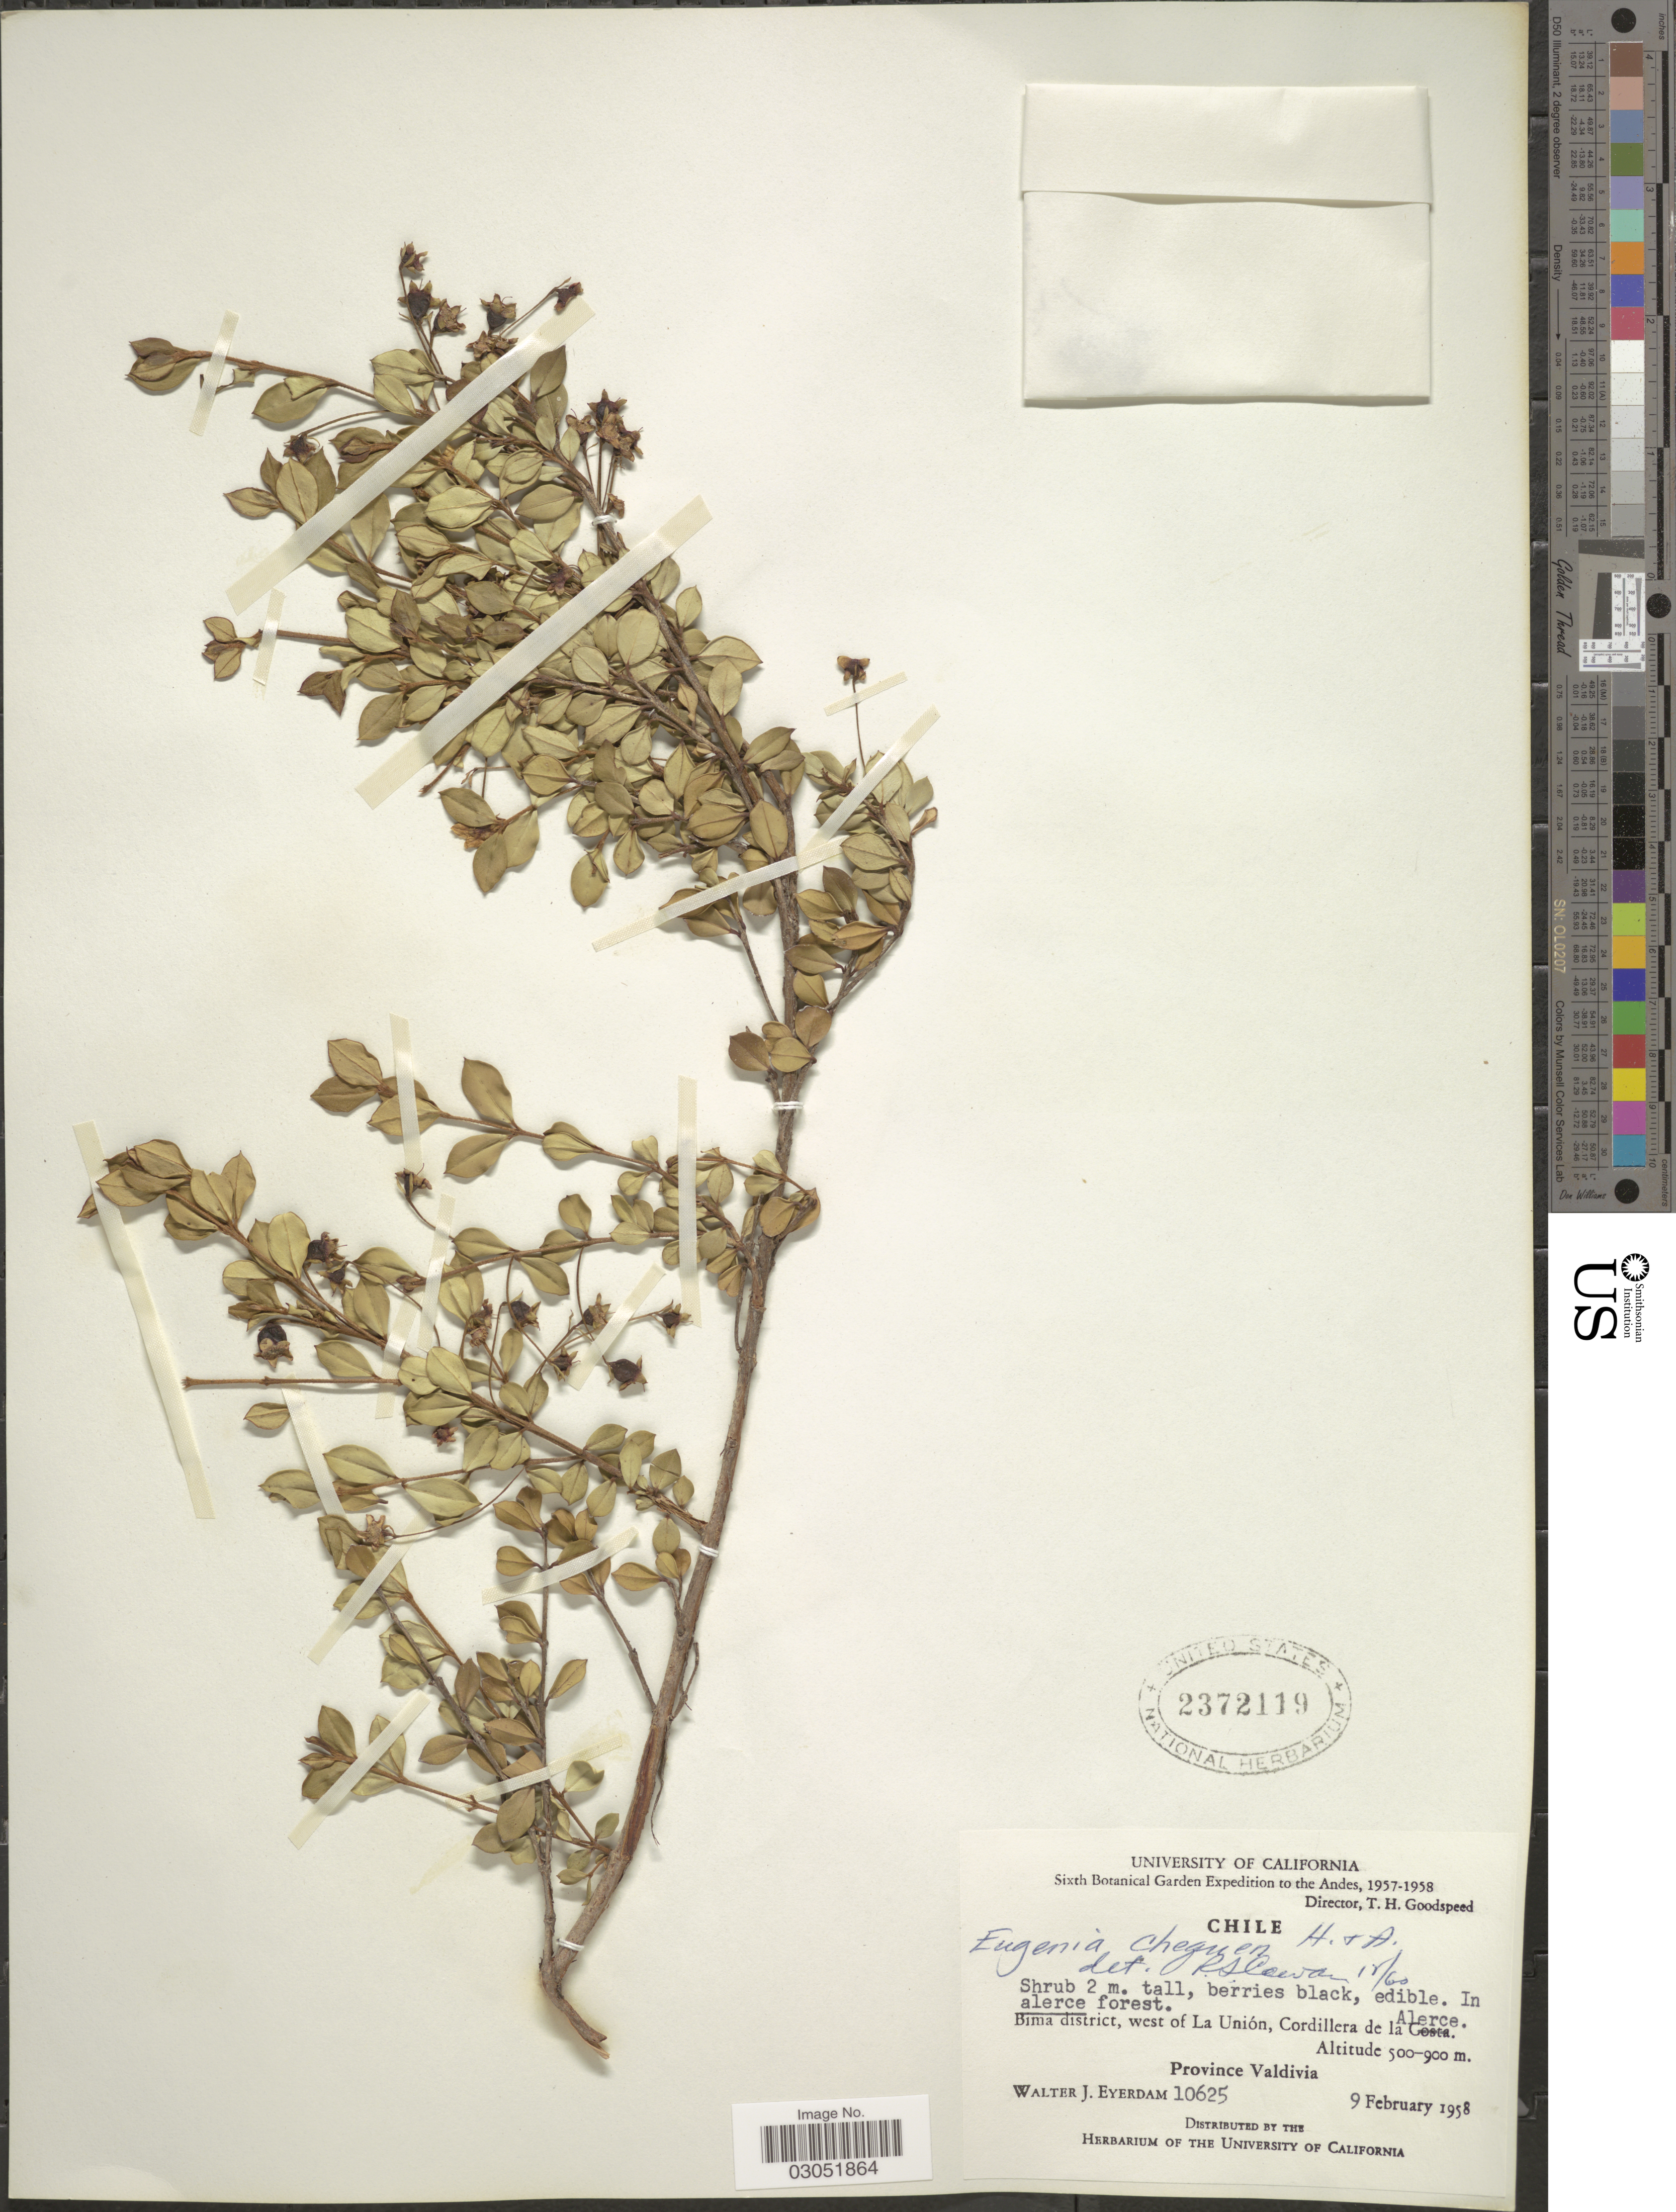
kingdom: Plantae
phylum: Tracheophyta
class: Magnoliopsida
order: Myrtales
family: Myrtaceae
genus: Ugni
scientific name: Ugni candollei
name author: (Barnéoud) O. Berg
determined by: Strong, Mark T., (BOT), Smithsonian Institution - National Museum of Natural History (UNITED STATES)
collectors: W. J. Eyerdam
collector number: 10625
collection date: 1958-02-09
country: Chile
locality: Andes. Bima district, west of La Unión, Cordillera de la Alerce. Province Valdivia.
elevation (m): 500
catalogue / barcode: US 2372119